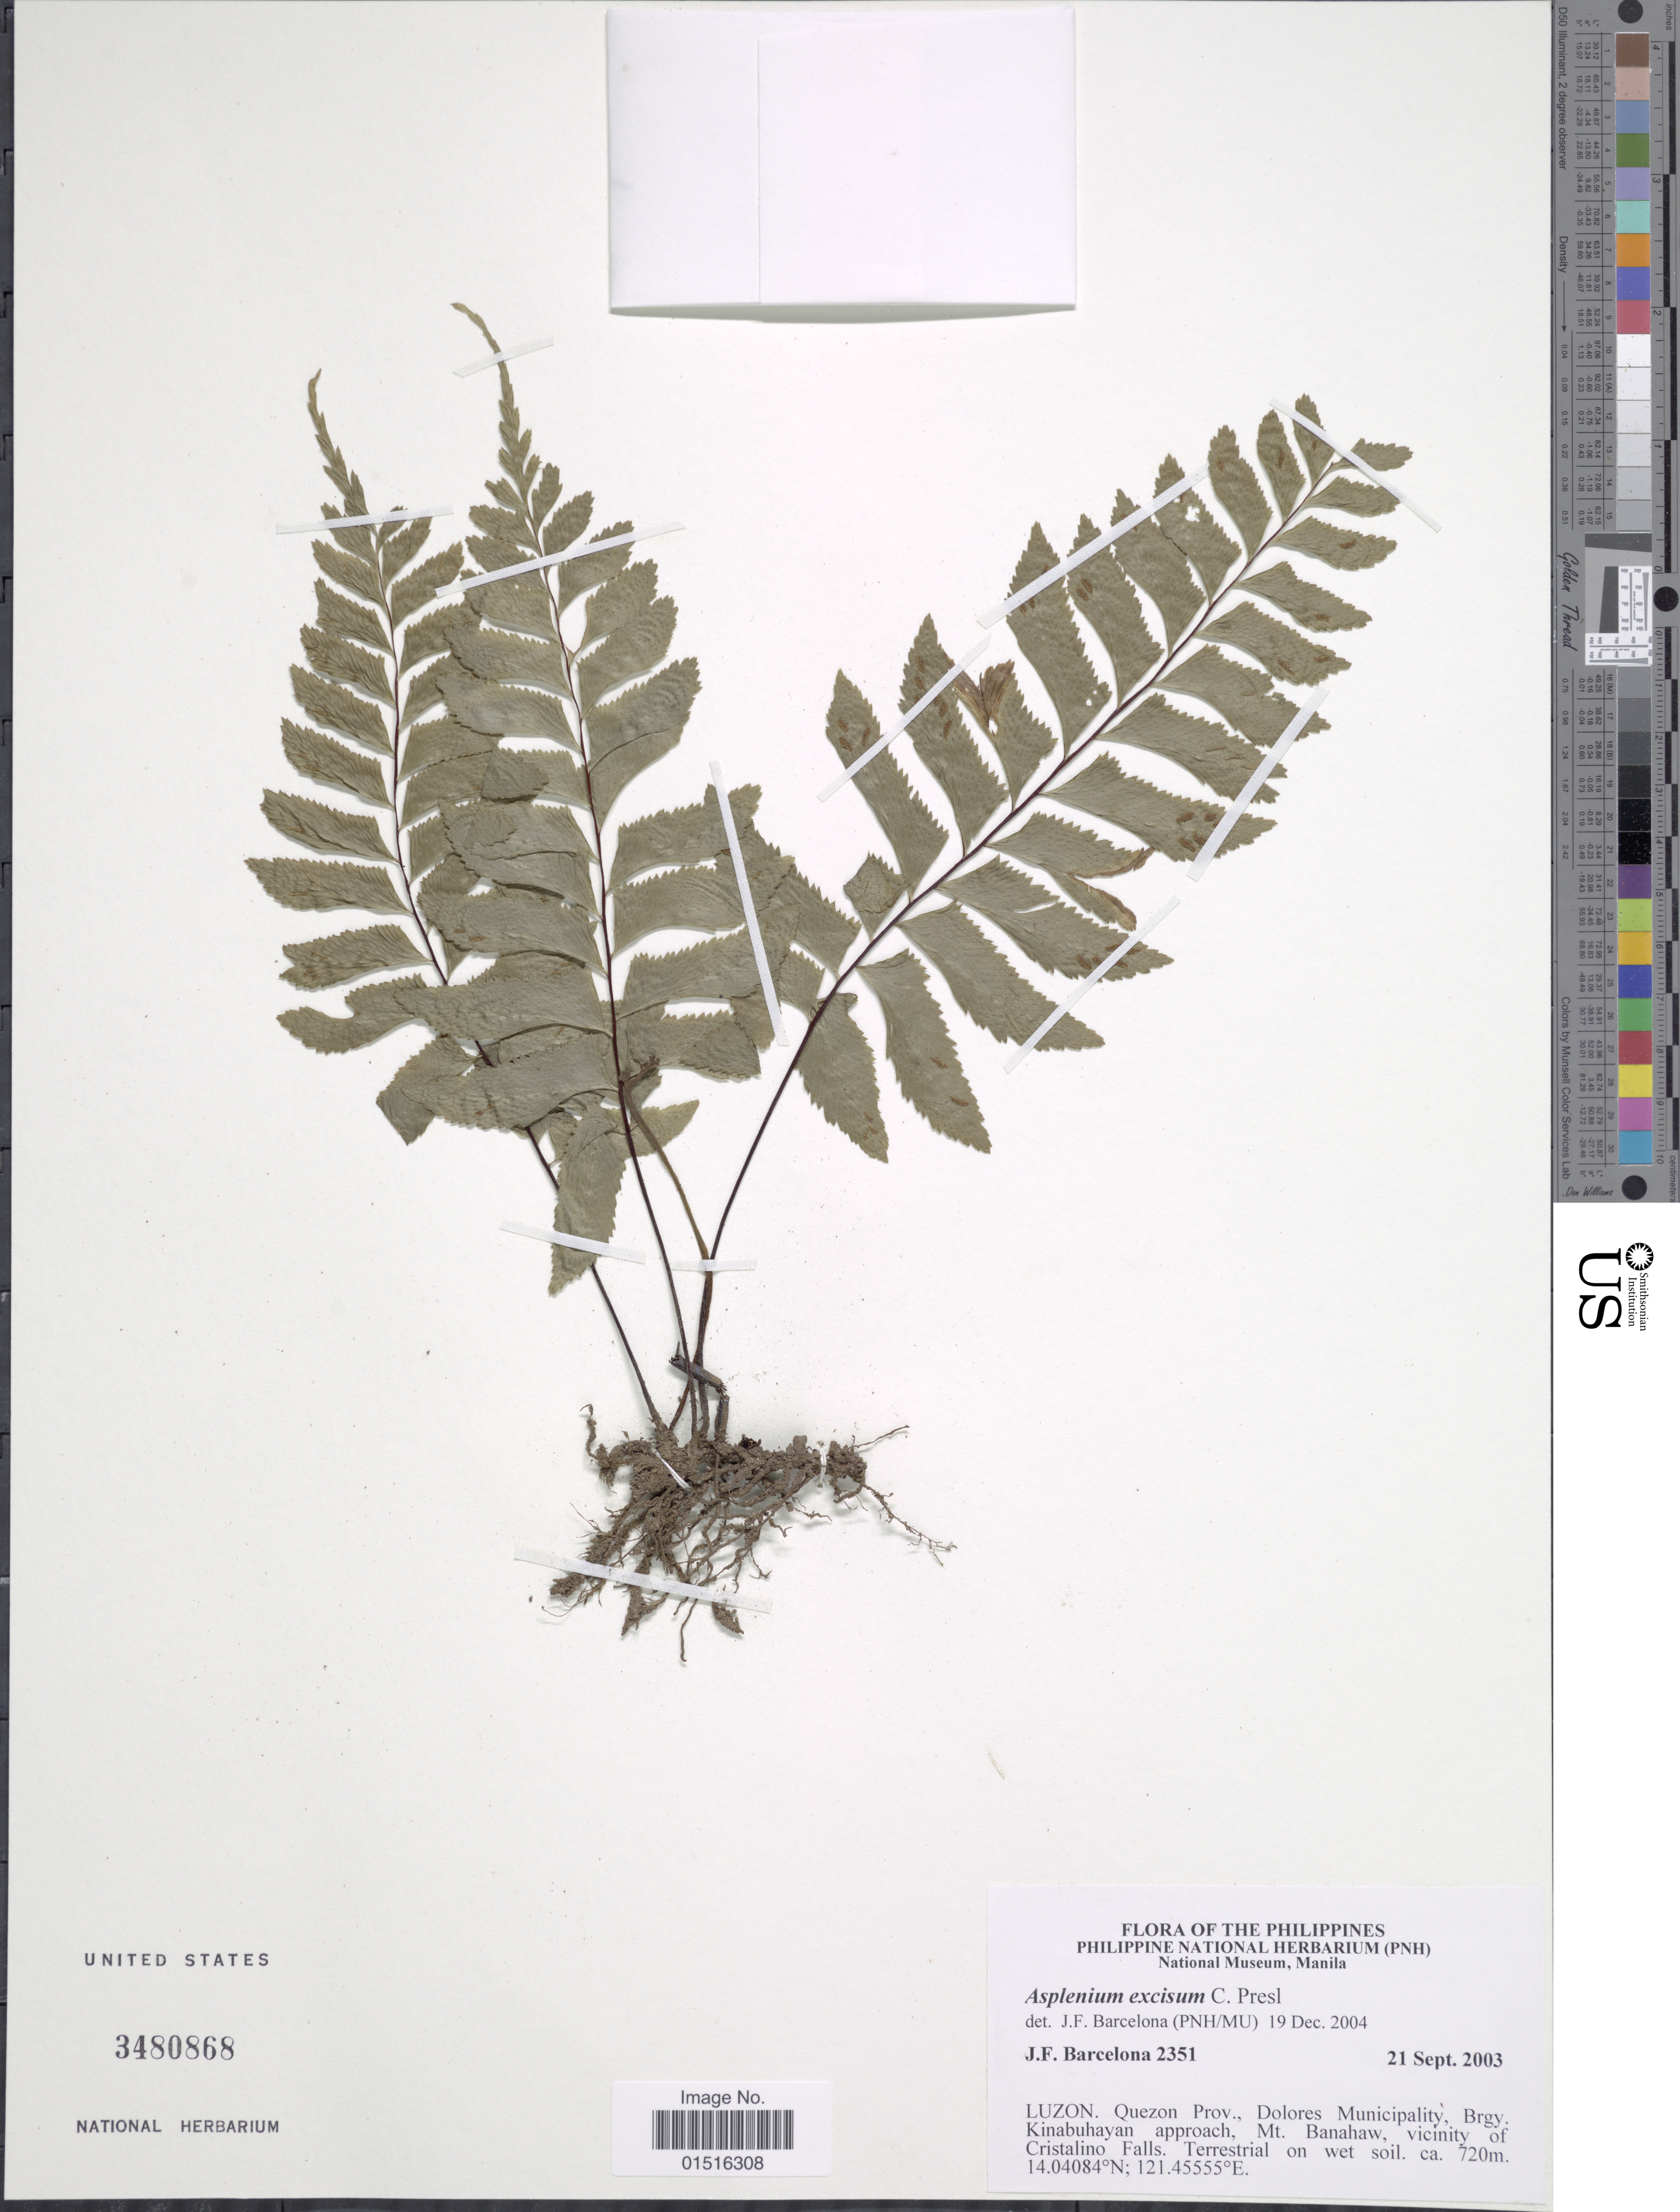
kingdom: Plantae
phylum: Tracheophyta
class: Polypodiopsida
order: Polypodiales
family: Aspleniaceae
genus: Hymenasplenium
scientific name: Hymenasplenium excisum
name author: C. Presl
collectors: J. F. Barcelona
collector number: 2351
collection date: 2003-09-21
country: Philippines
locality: Luzon, Quezon Prov., Dolores Municipality, Brgy. Kinabuhayan approach, Mt. Banahaw, vicinity of Cristalino Falls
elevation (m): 720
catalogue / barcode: US 3480868